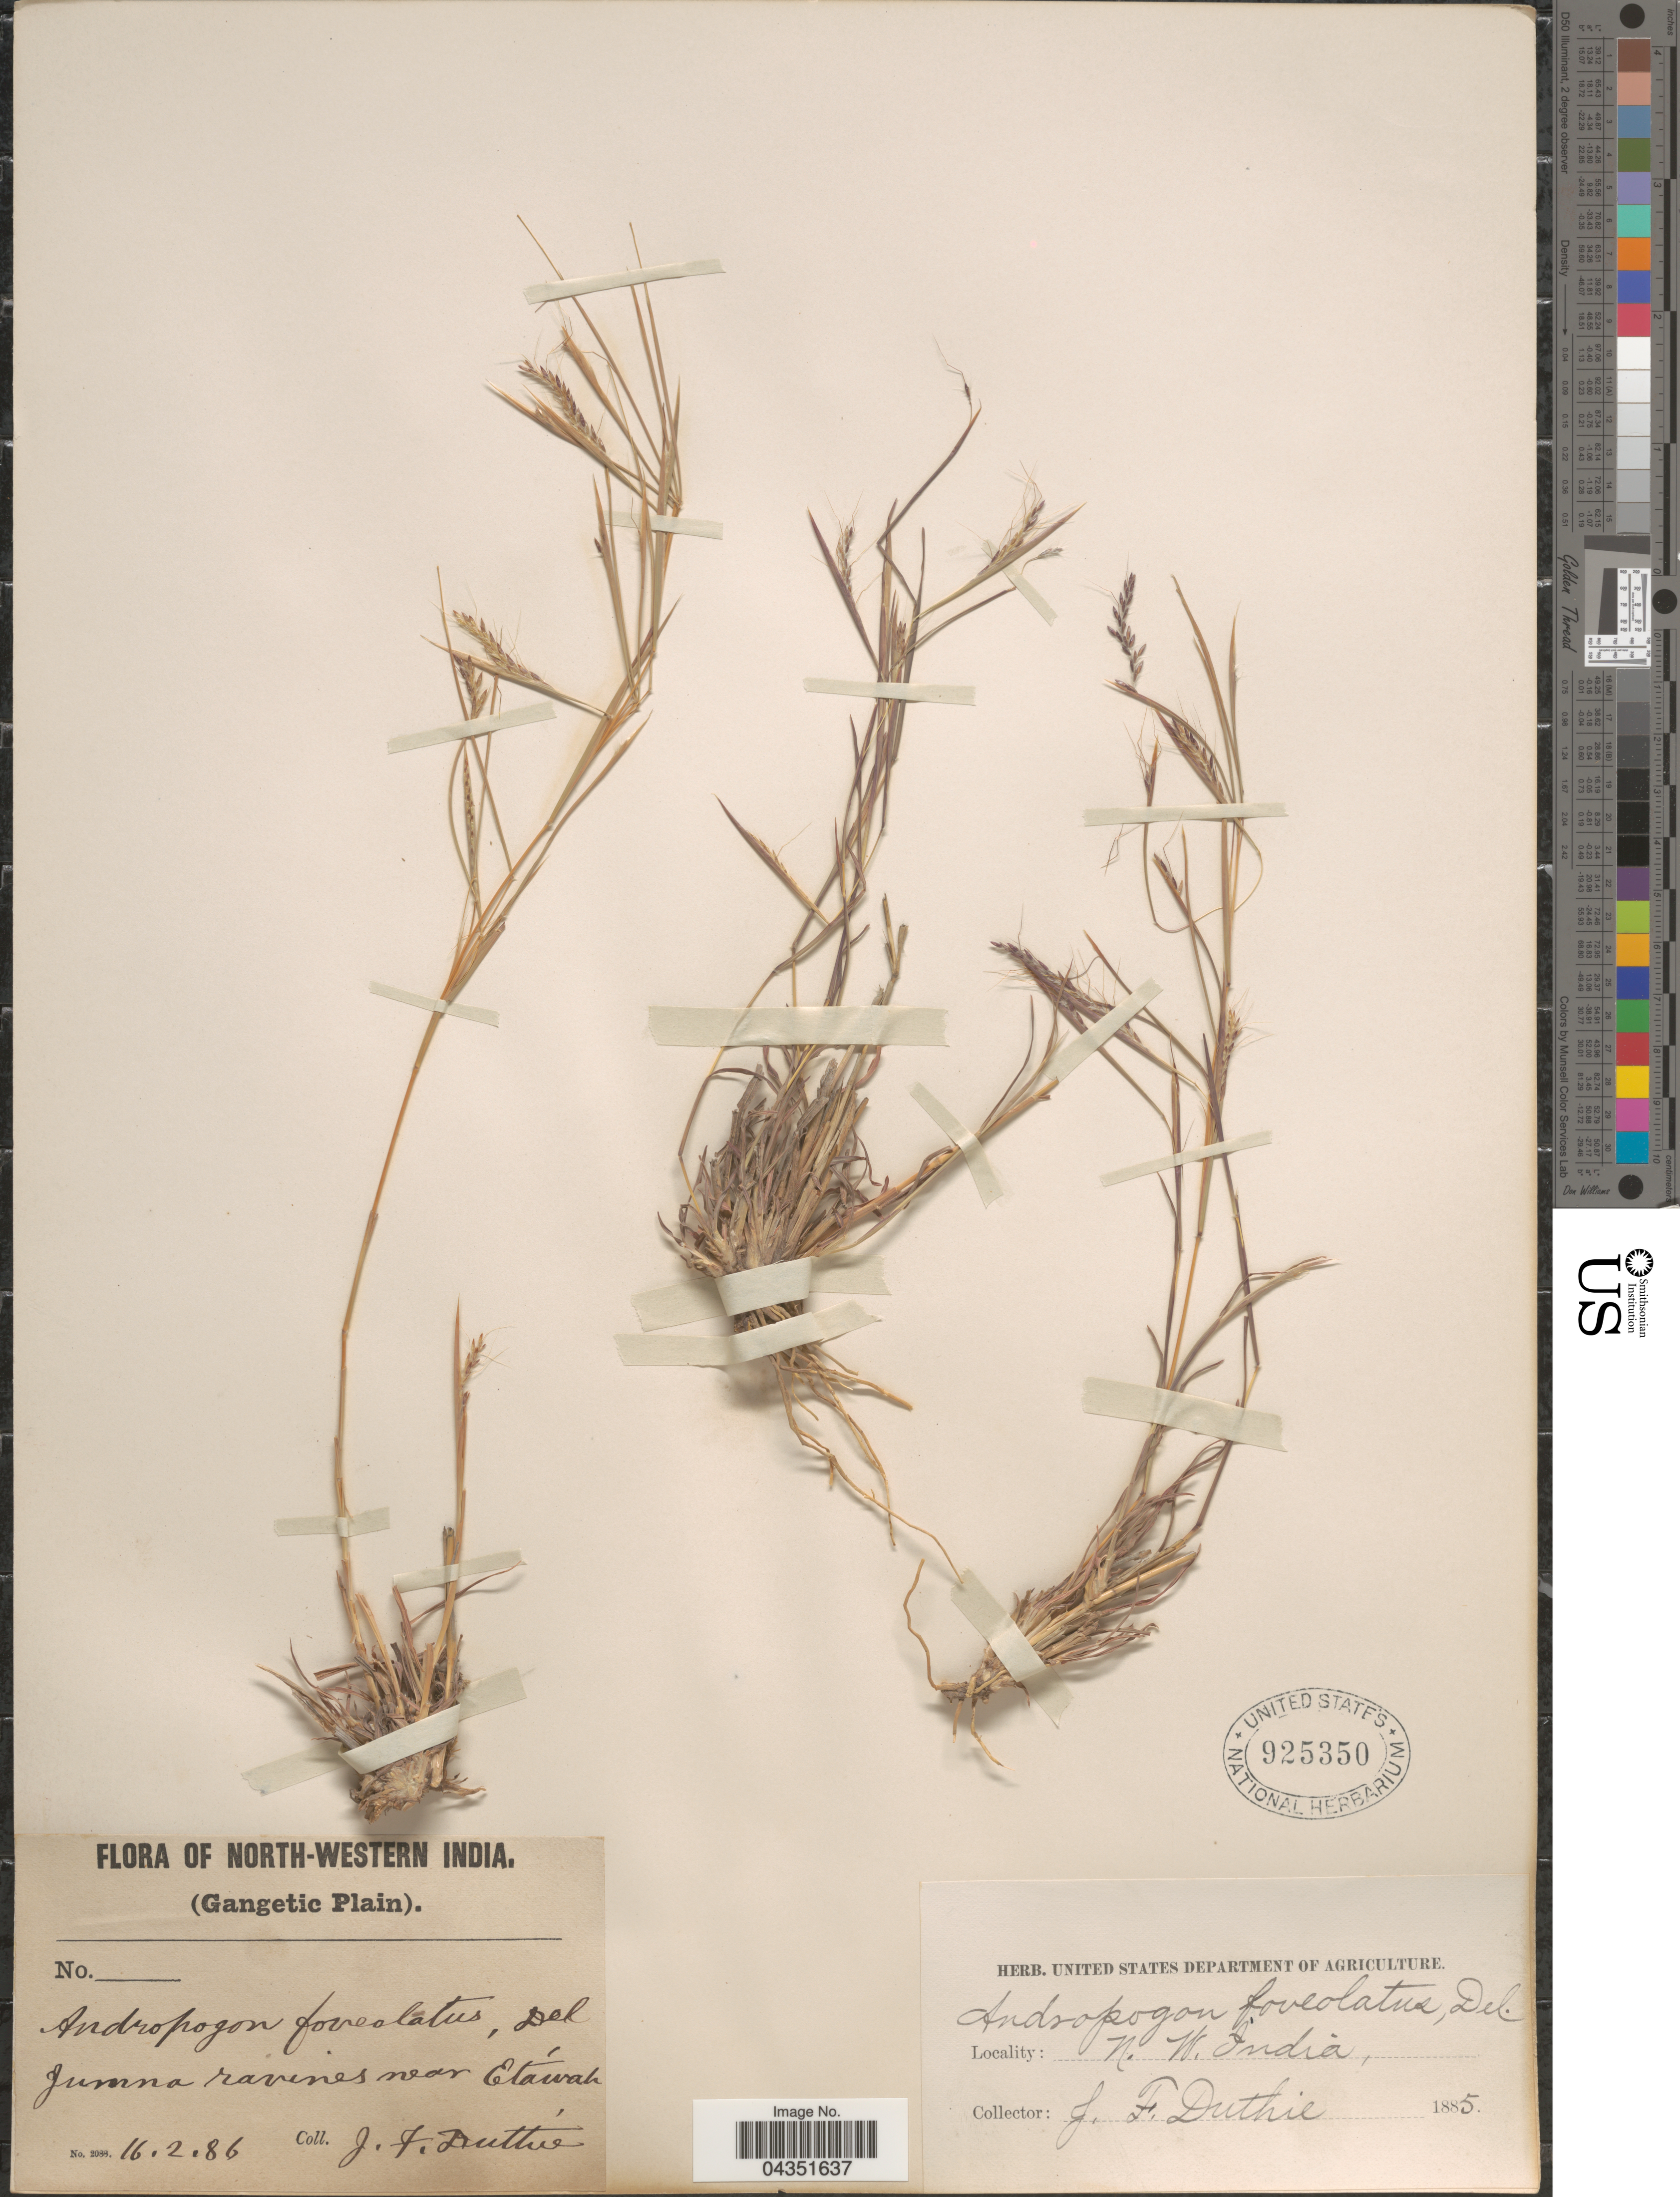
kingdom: Plantae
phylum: Tracheophyta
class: Liliopsida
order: Poales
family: Poaceae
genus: Eremopogon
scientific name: Eremopogon foveolatus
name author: (Delile) Stapf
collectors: J. F. Duthie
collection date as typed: Transcribed d/m/y: 16/2/86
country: India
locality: North-Western India. (Gangetic Plain). Jumna ravines near Etáwah.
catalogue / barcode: US 925350